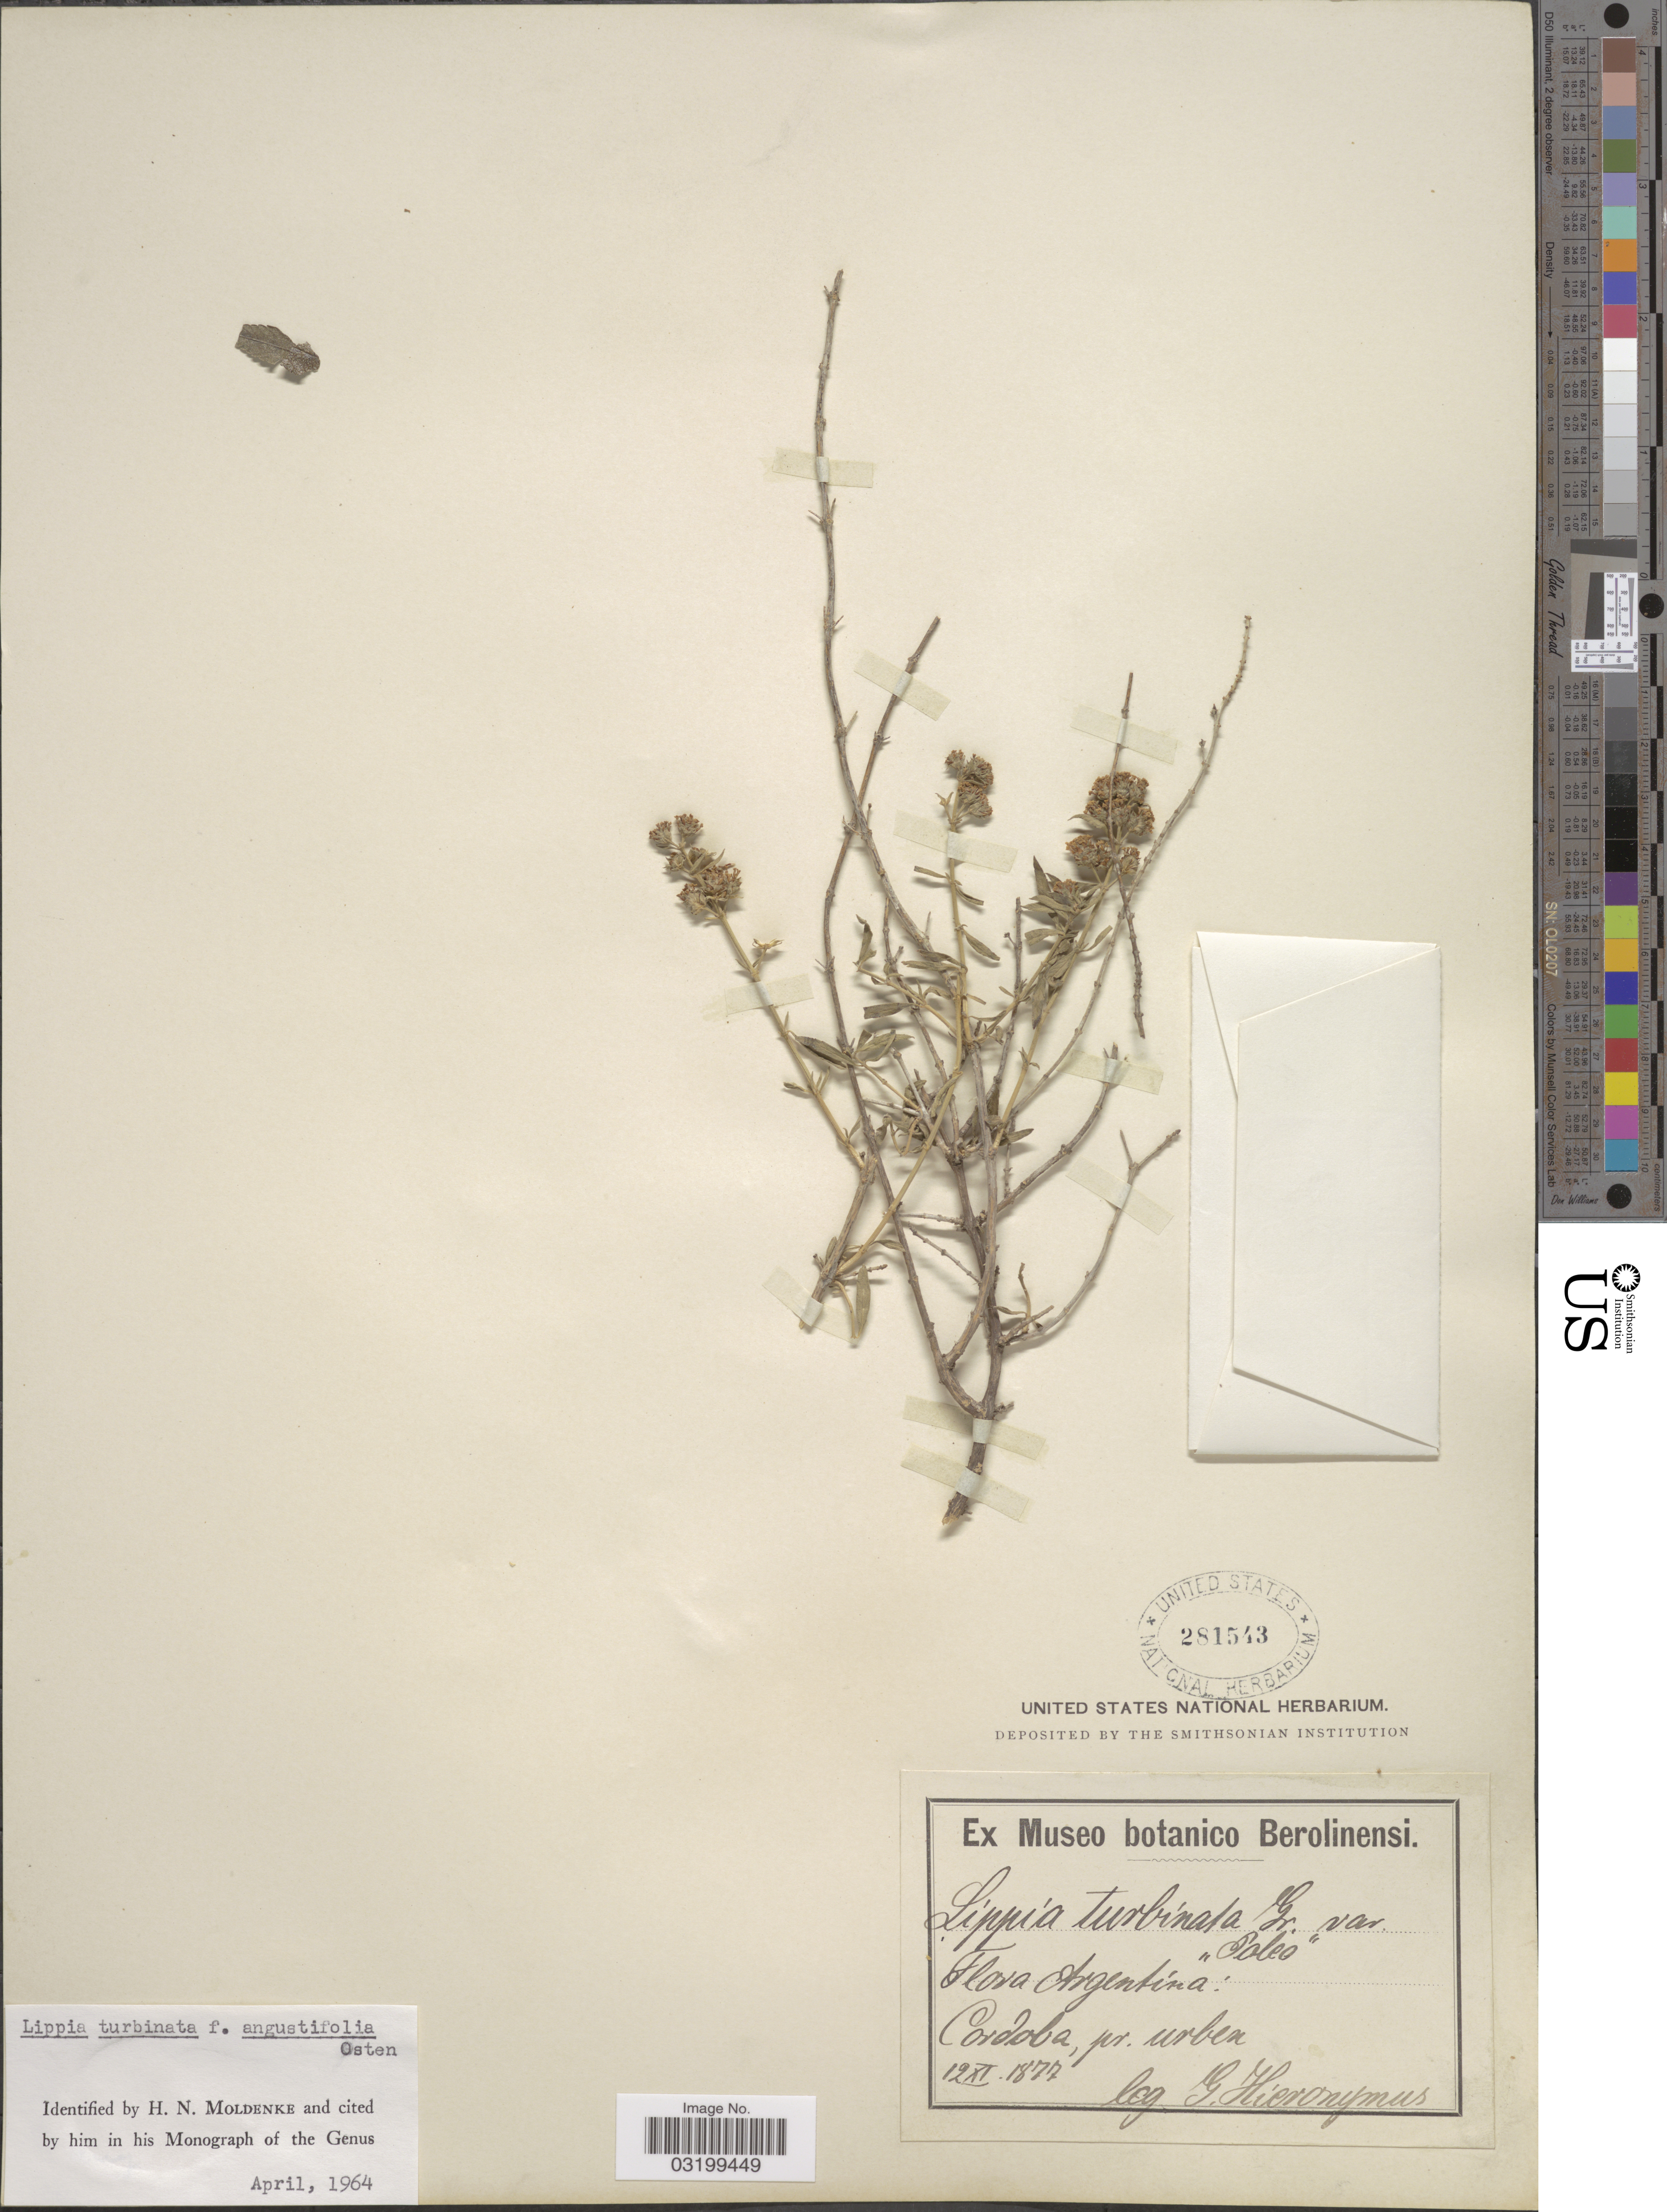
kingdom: Plantae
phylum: Tracheophyta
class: Magnoliopsida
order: Lamiales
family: Verbenaceae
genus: Lippia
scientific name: Lippia turbinata f. angustifolia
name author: Osten ex Moldenke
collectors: G. H. Hieronymus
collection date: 1877-11-12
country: Argentina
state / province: Cordoba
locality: Pr. urben.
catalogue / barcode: US 281543